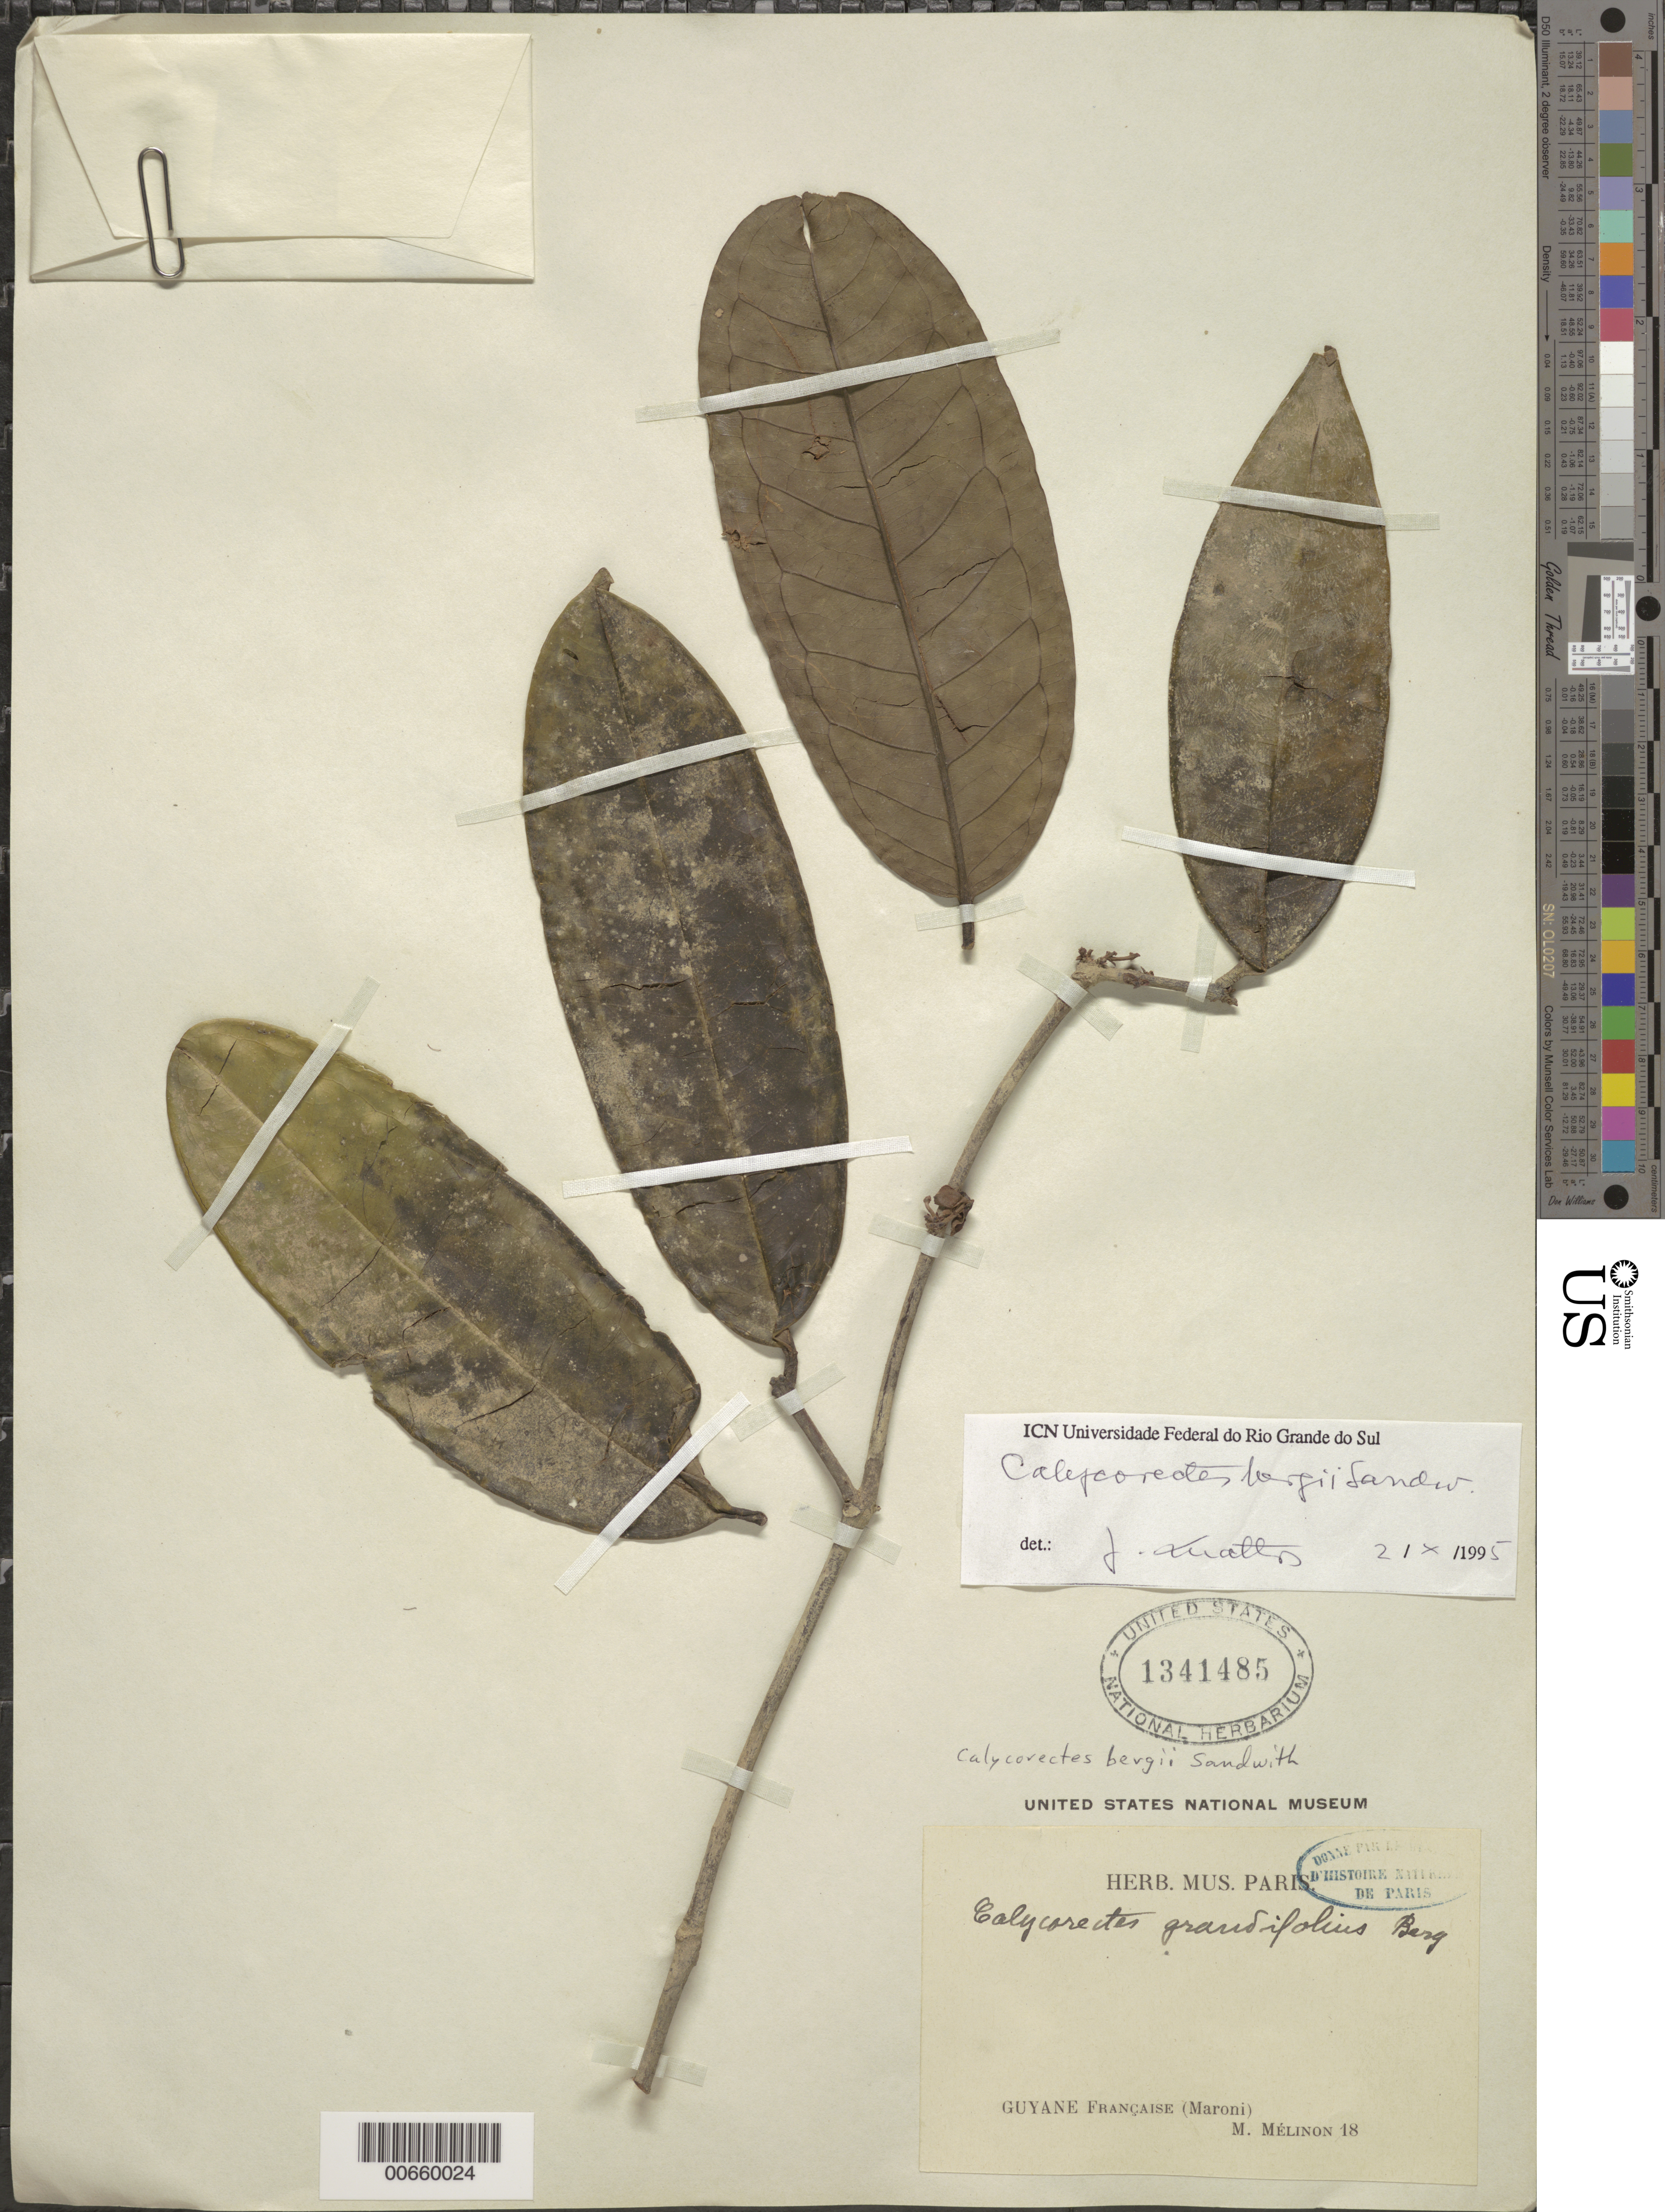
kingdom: Plantae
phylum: Tracheophyta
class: Magnoliopsida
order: Myrtales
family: Myrtaceae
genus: Eugenia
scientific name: Eugenia neolatifolia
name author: Sobral & M.A.D. Souza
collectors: E. Mélinon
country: French Guiana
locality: Maroni R.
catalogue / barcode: US 1341485